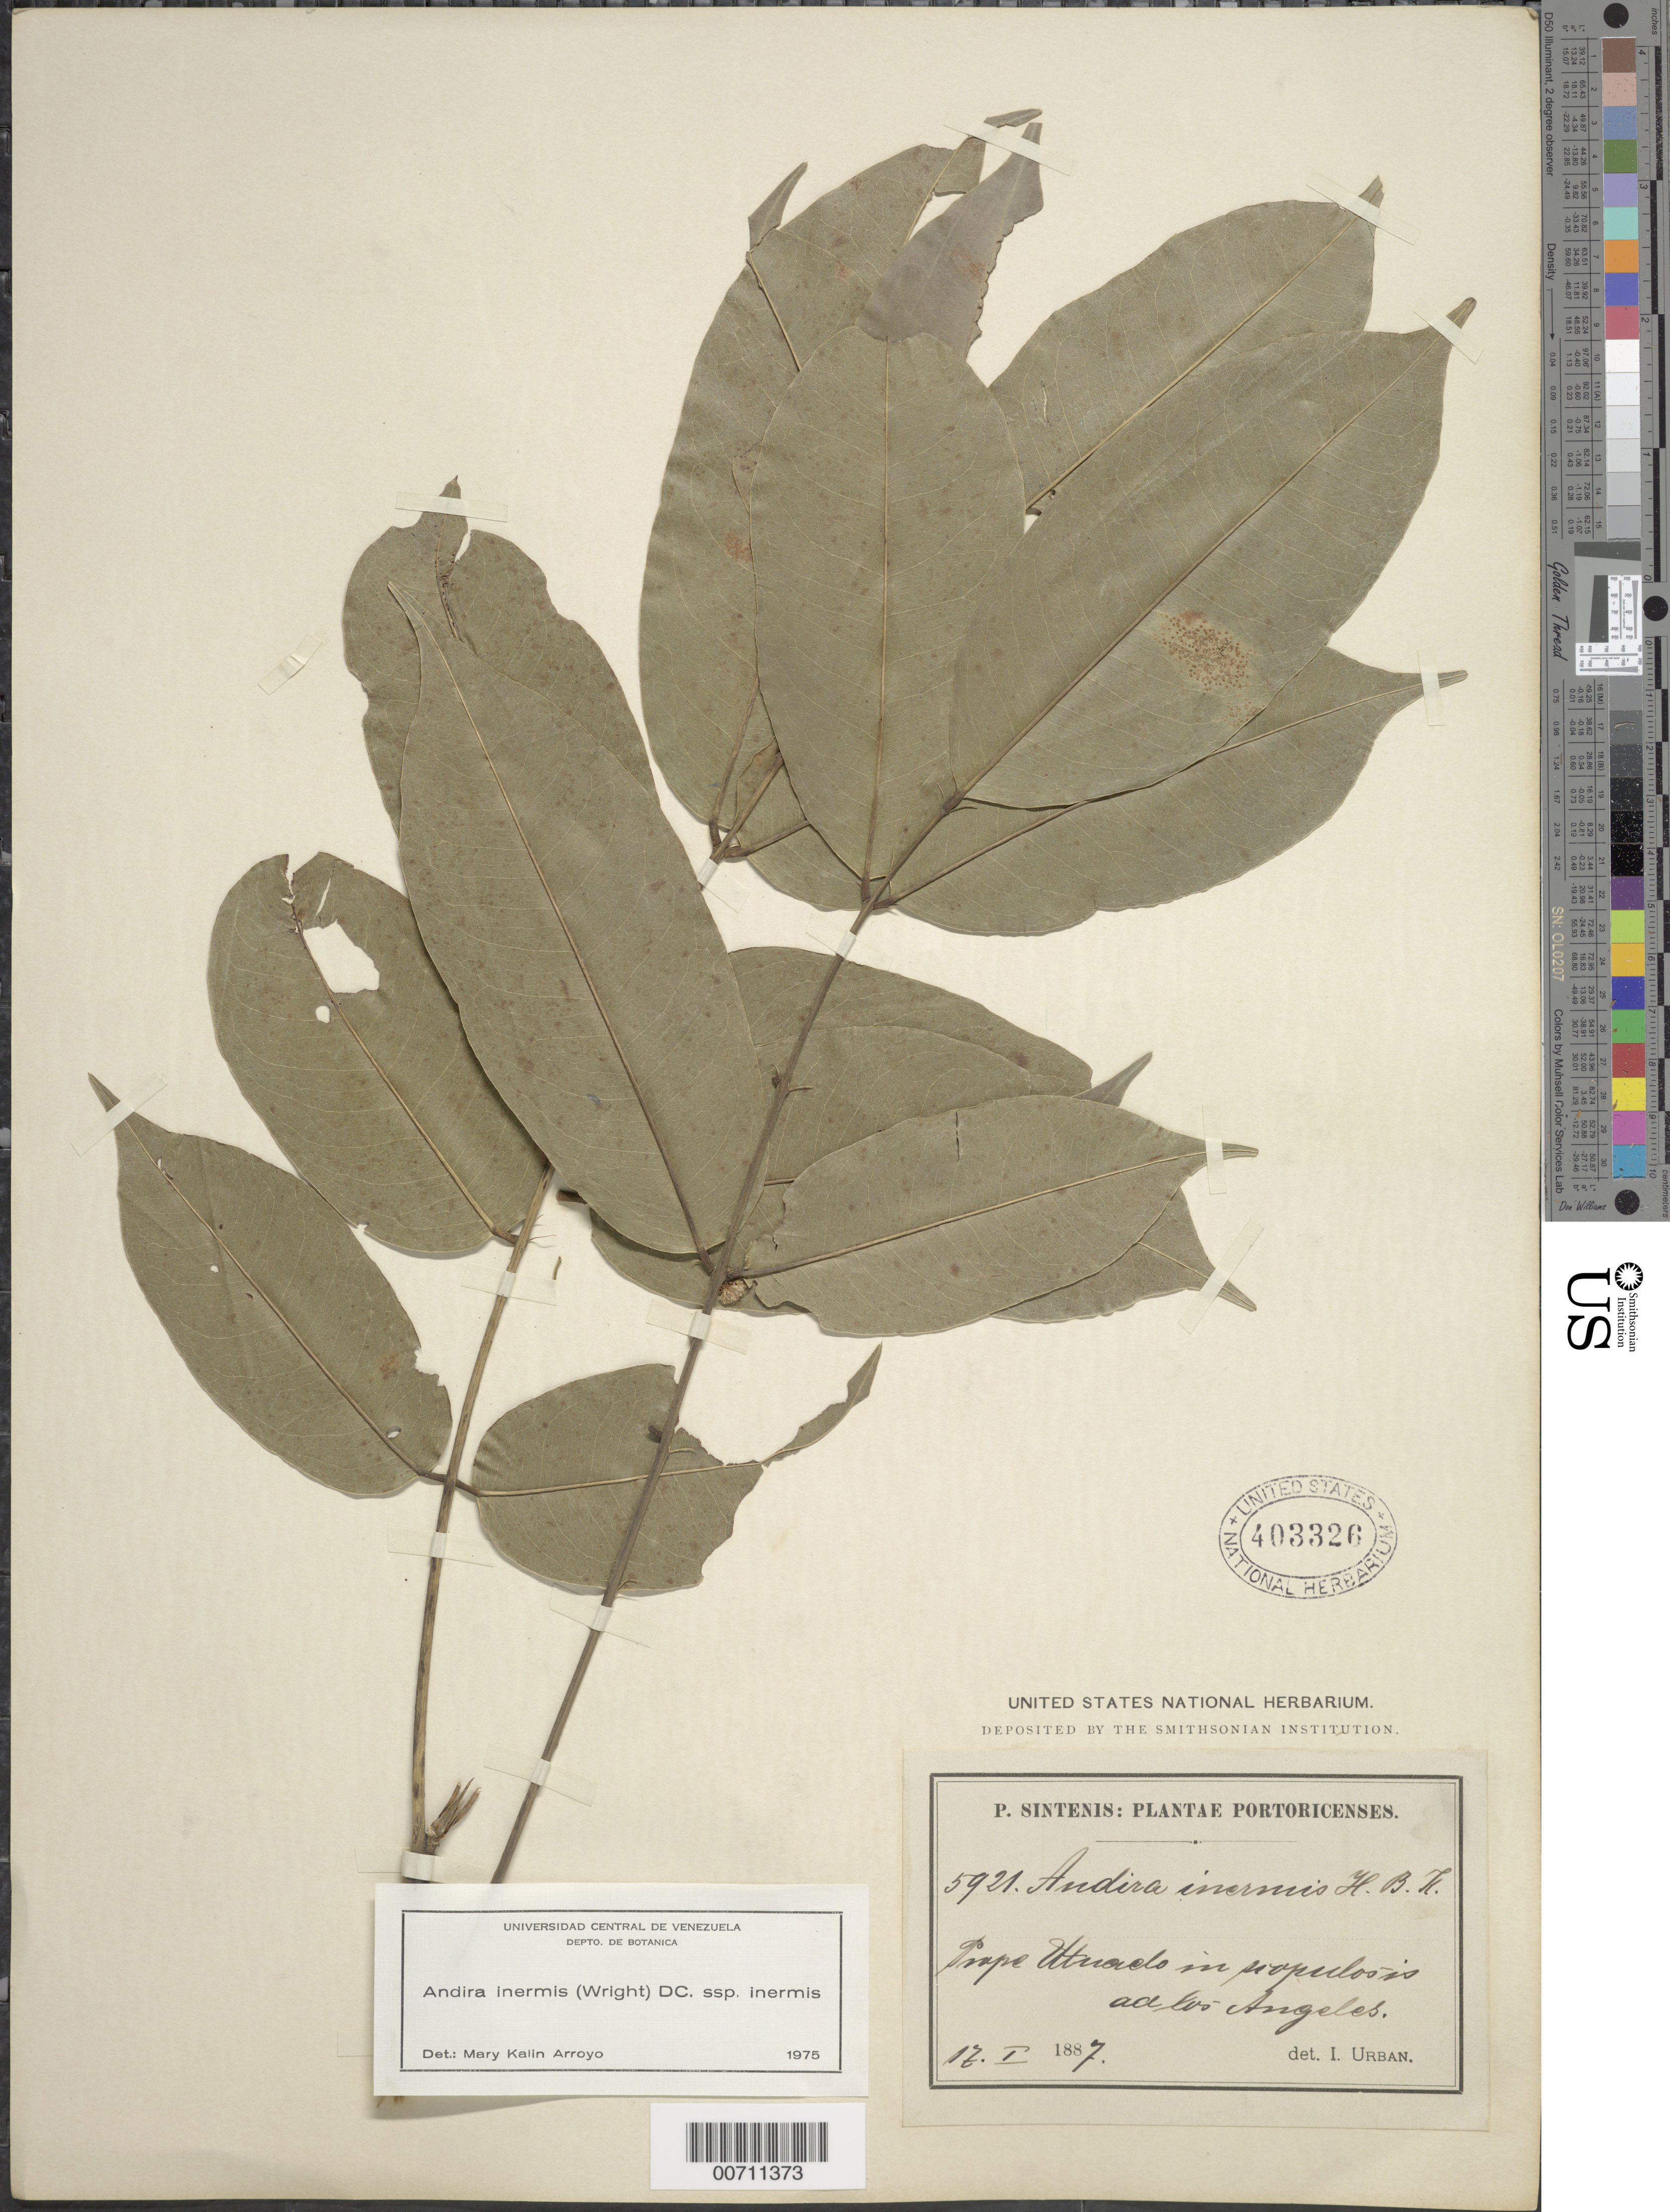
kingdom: Plantae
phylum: Tracheophyta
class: Magnoliopsida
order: Fabales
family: Fabaceae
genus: Andira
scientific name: Andira inermis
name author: (W. Wright) Kunth ex DC.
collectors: P. Sintenis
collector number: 5921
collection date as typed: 17 Jan 1887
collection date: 1887-01-17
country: Puerto Rico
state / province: Utuado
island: Greater Antilles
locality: Prope Utuado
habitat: In propulosis ad Los Angeles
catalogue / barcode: US 403326